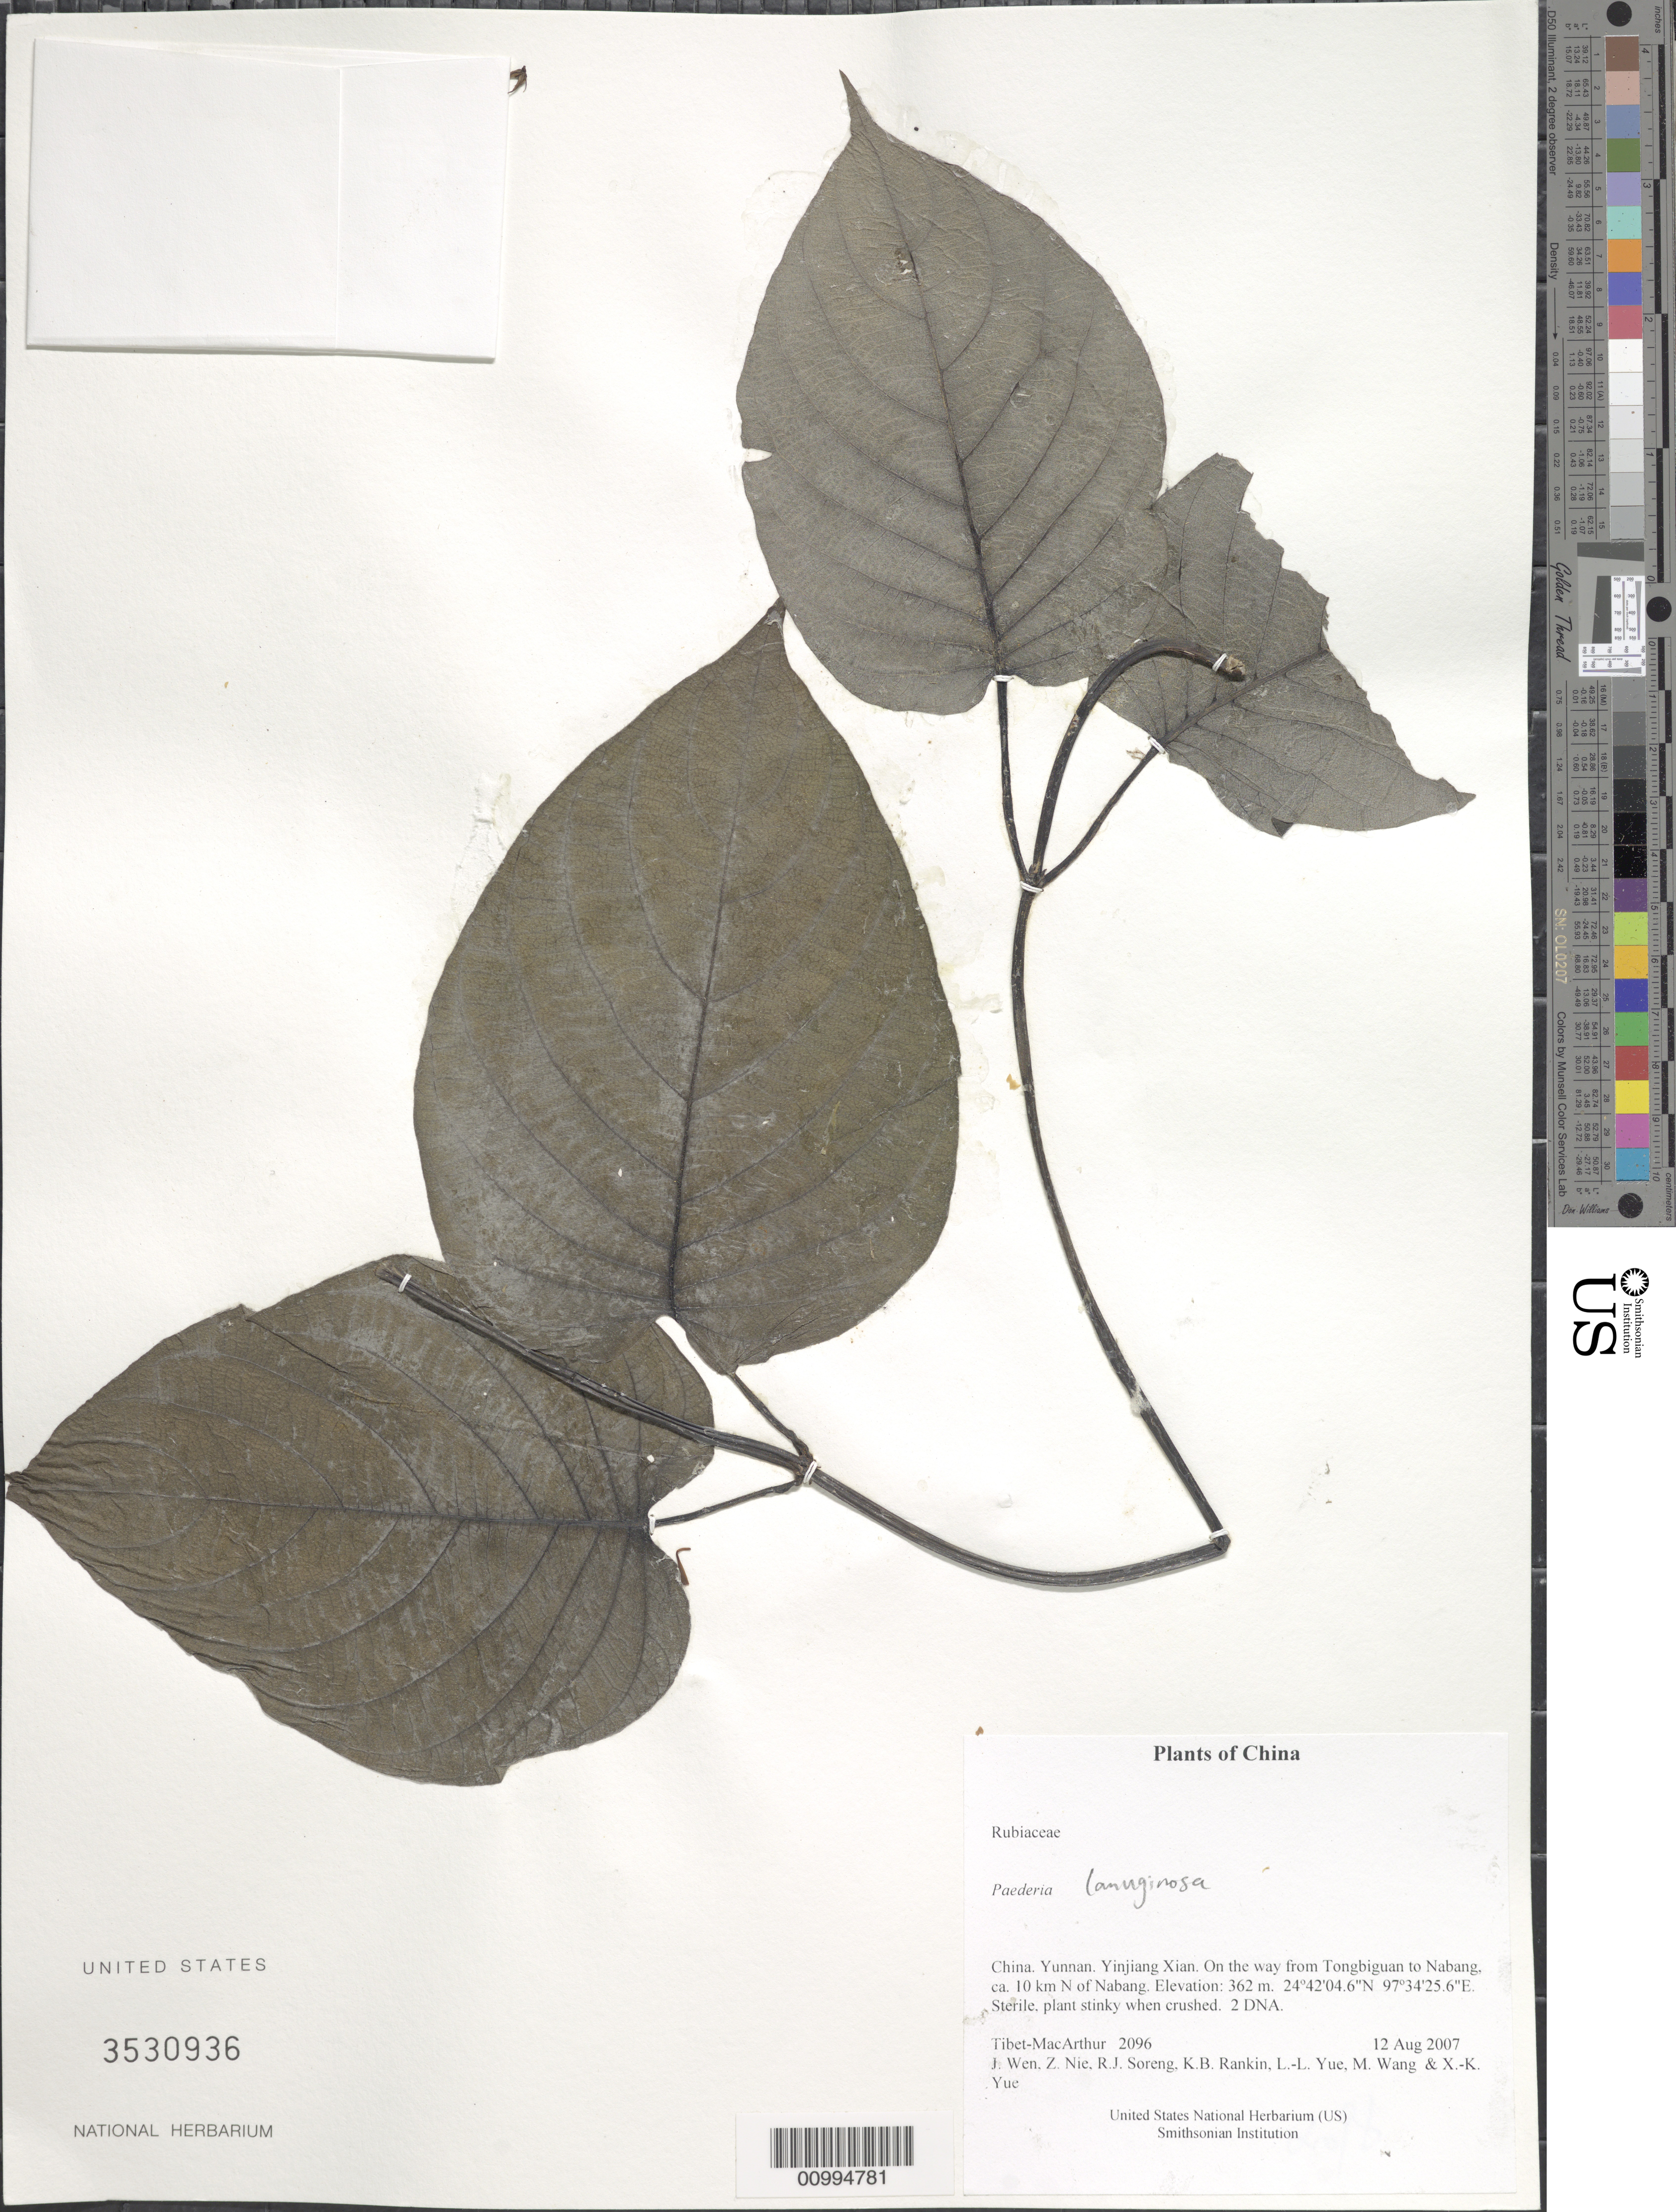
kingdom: Plantae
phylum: Tracheophyta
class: Magnoliopsida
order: Gentianales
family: Rubiaceae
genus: Paederia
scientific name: Paederia sp.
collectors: Tibet-MacArthur, J. Wen, Z. Nie, R. J. Soreng, K. Rankin, L. Yue, M. Wang & X. Yue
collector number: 2096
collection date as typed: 12 Aug 2007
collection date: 2007-08-12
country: China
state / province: Yunnan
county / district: Yinjiang Xian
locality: On the way from Tongbiguan to Nabang, ca. 10 km N of Nabang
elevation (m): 362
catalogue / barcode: US 3530936